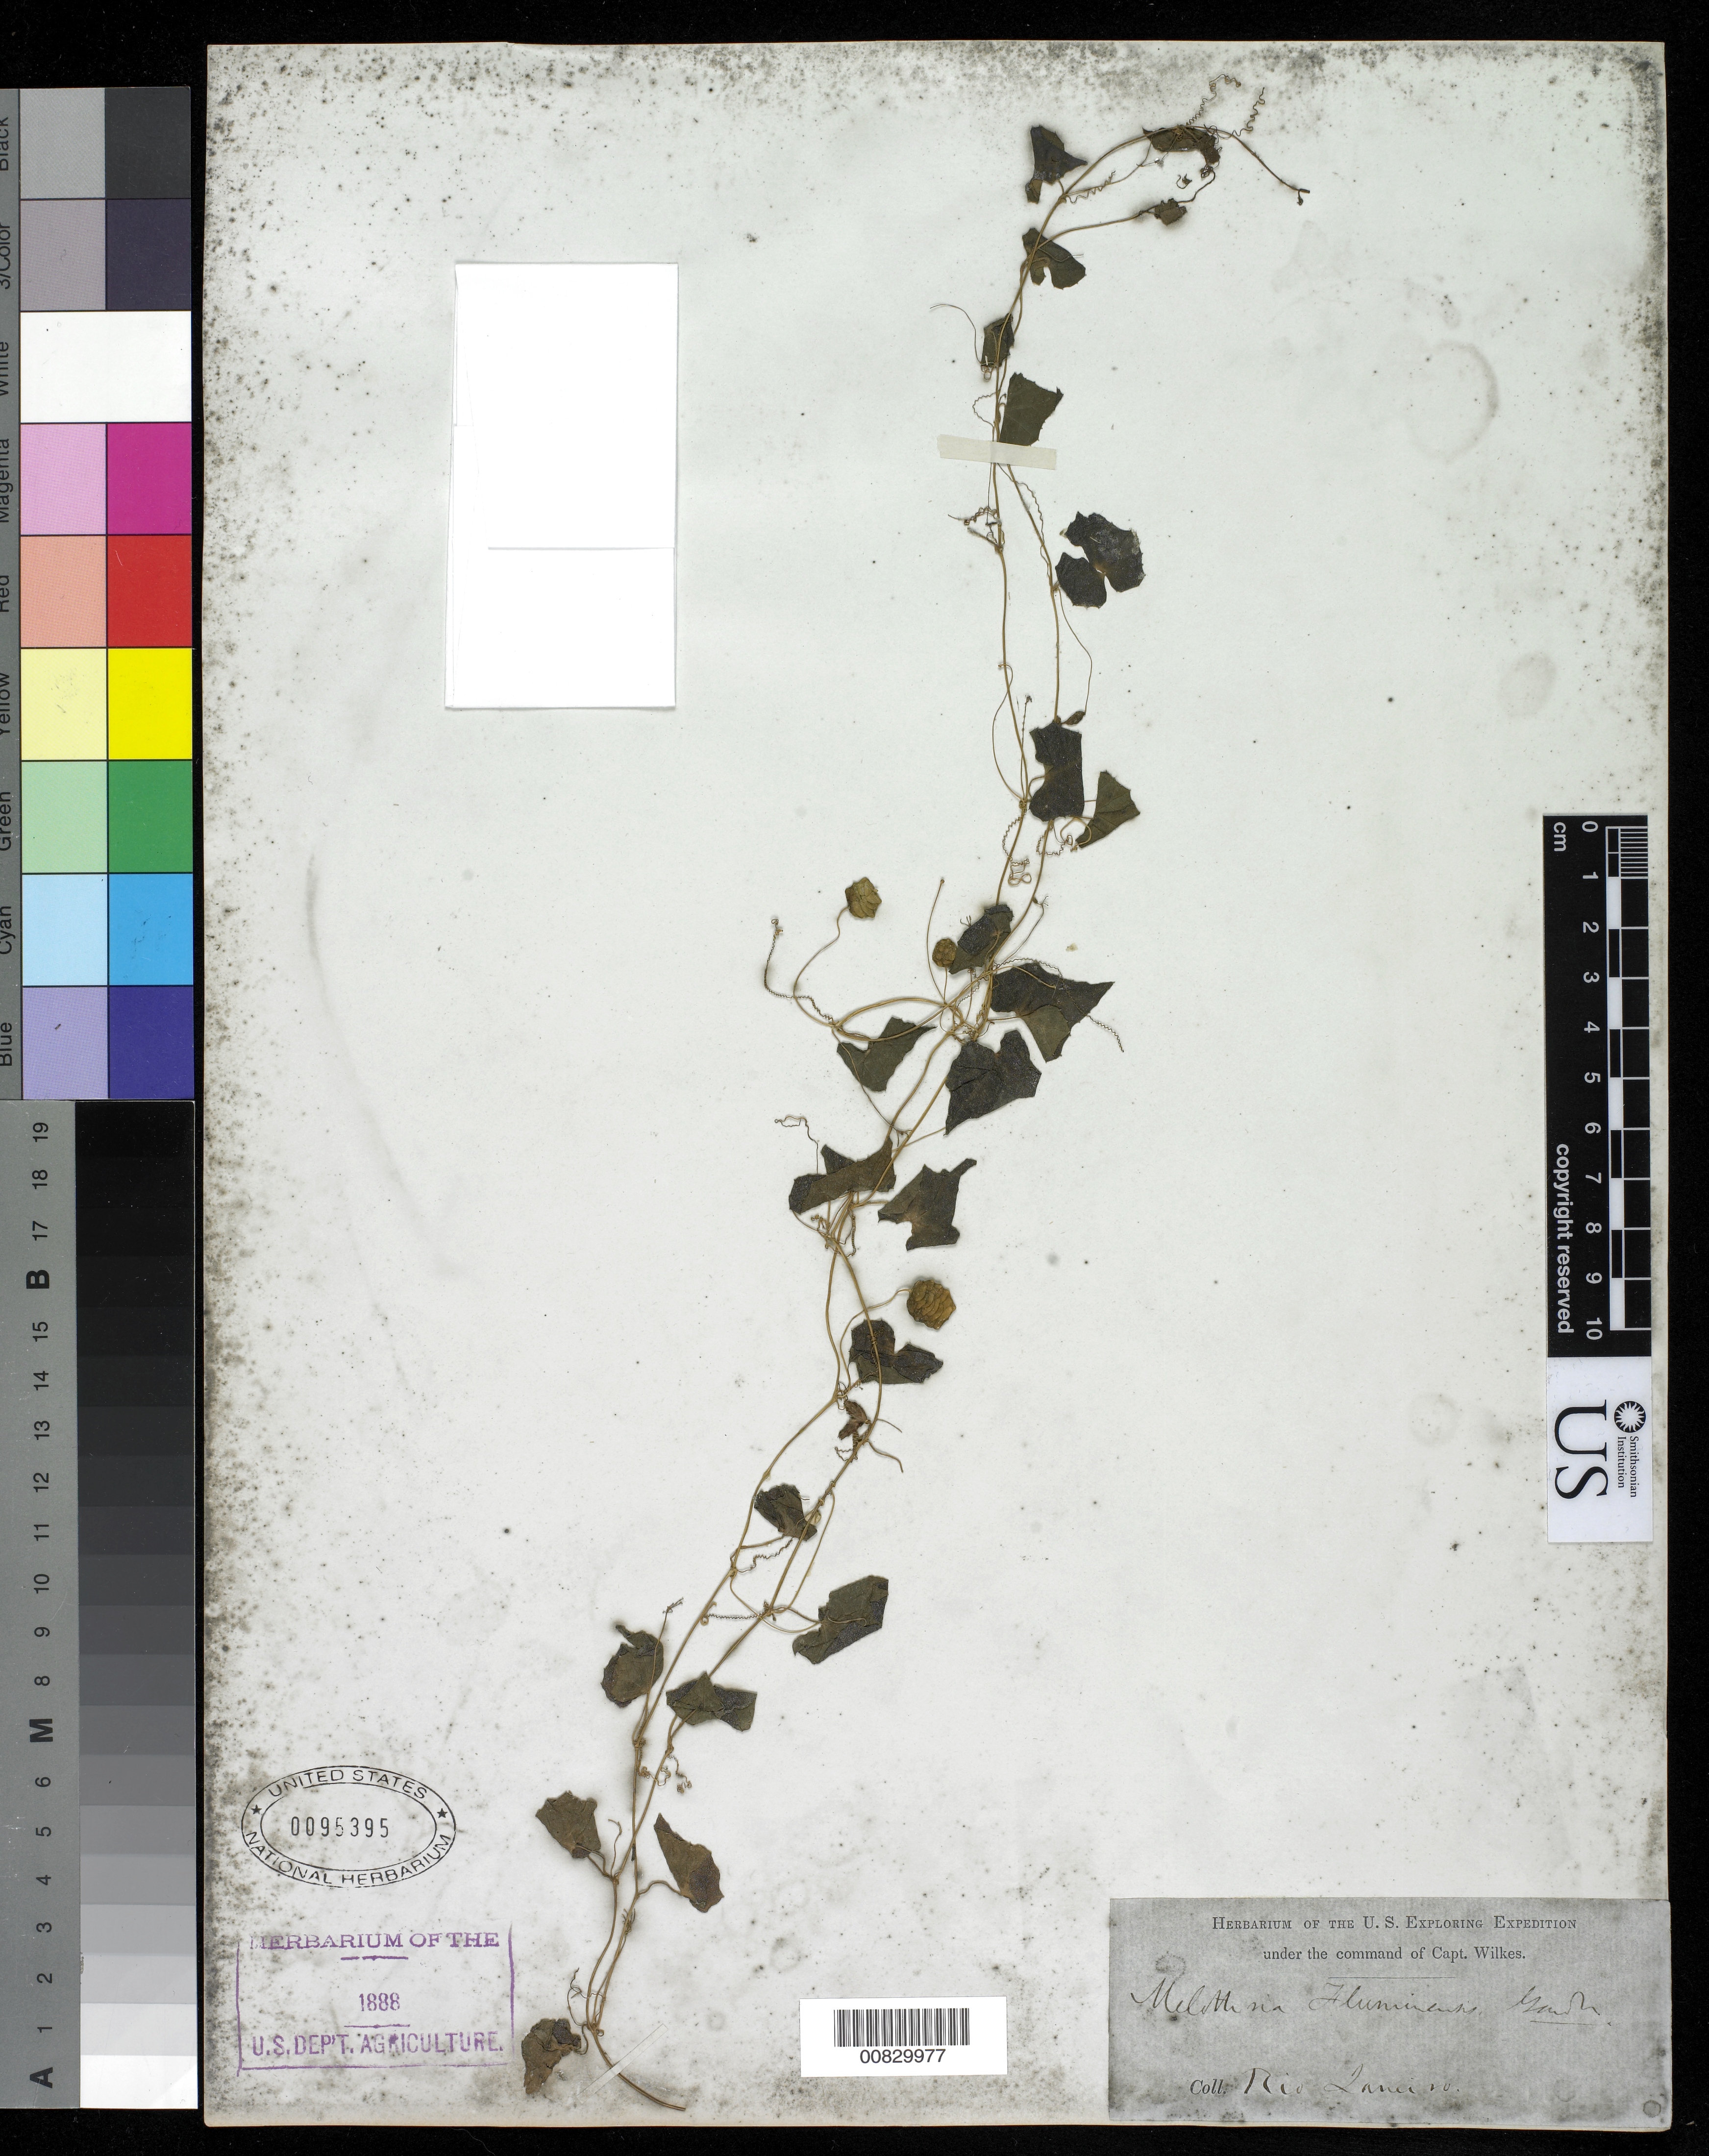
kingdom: Plantae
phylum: Tracheophyta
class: Magnoliopsida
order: Cucurbitales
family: Cucurbitaceae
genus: Melothria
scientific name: Melothria pendula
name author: L.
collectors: Wilkes Explor. Exped.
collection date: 1838/1842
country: Brazil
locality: Rio de Janeiro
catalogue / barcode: US 95395